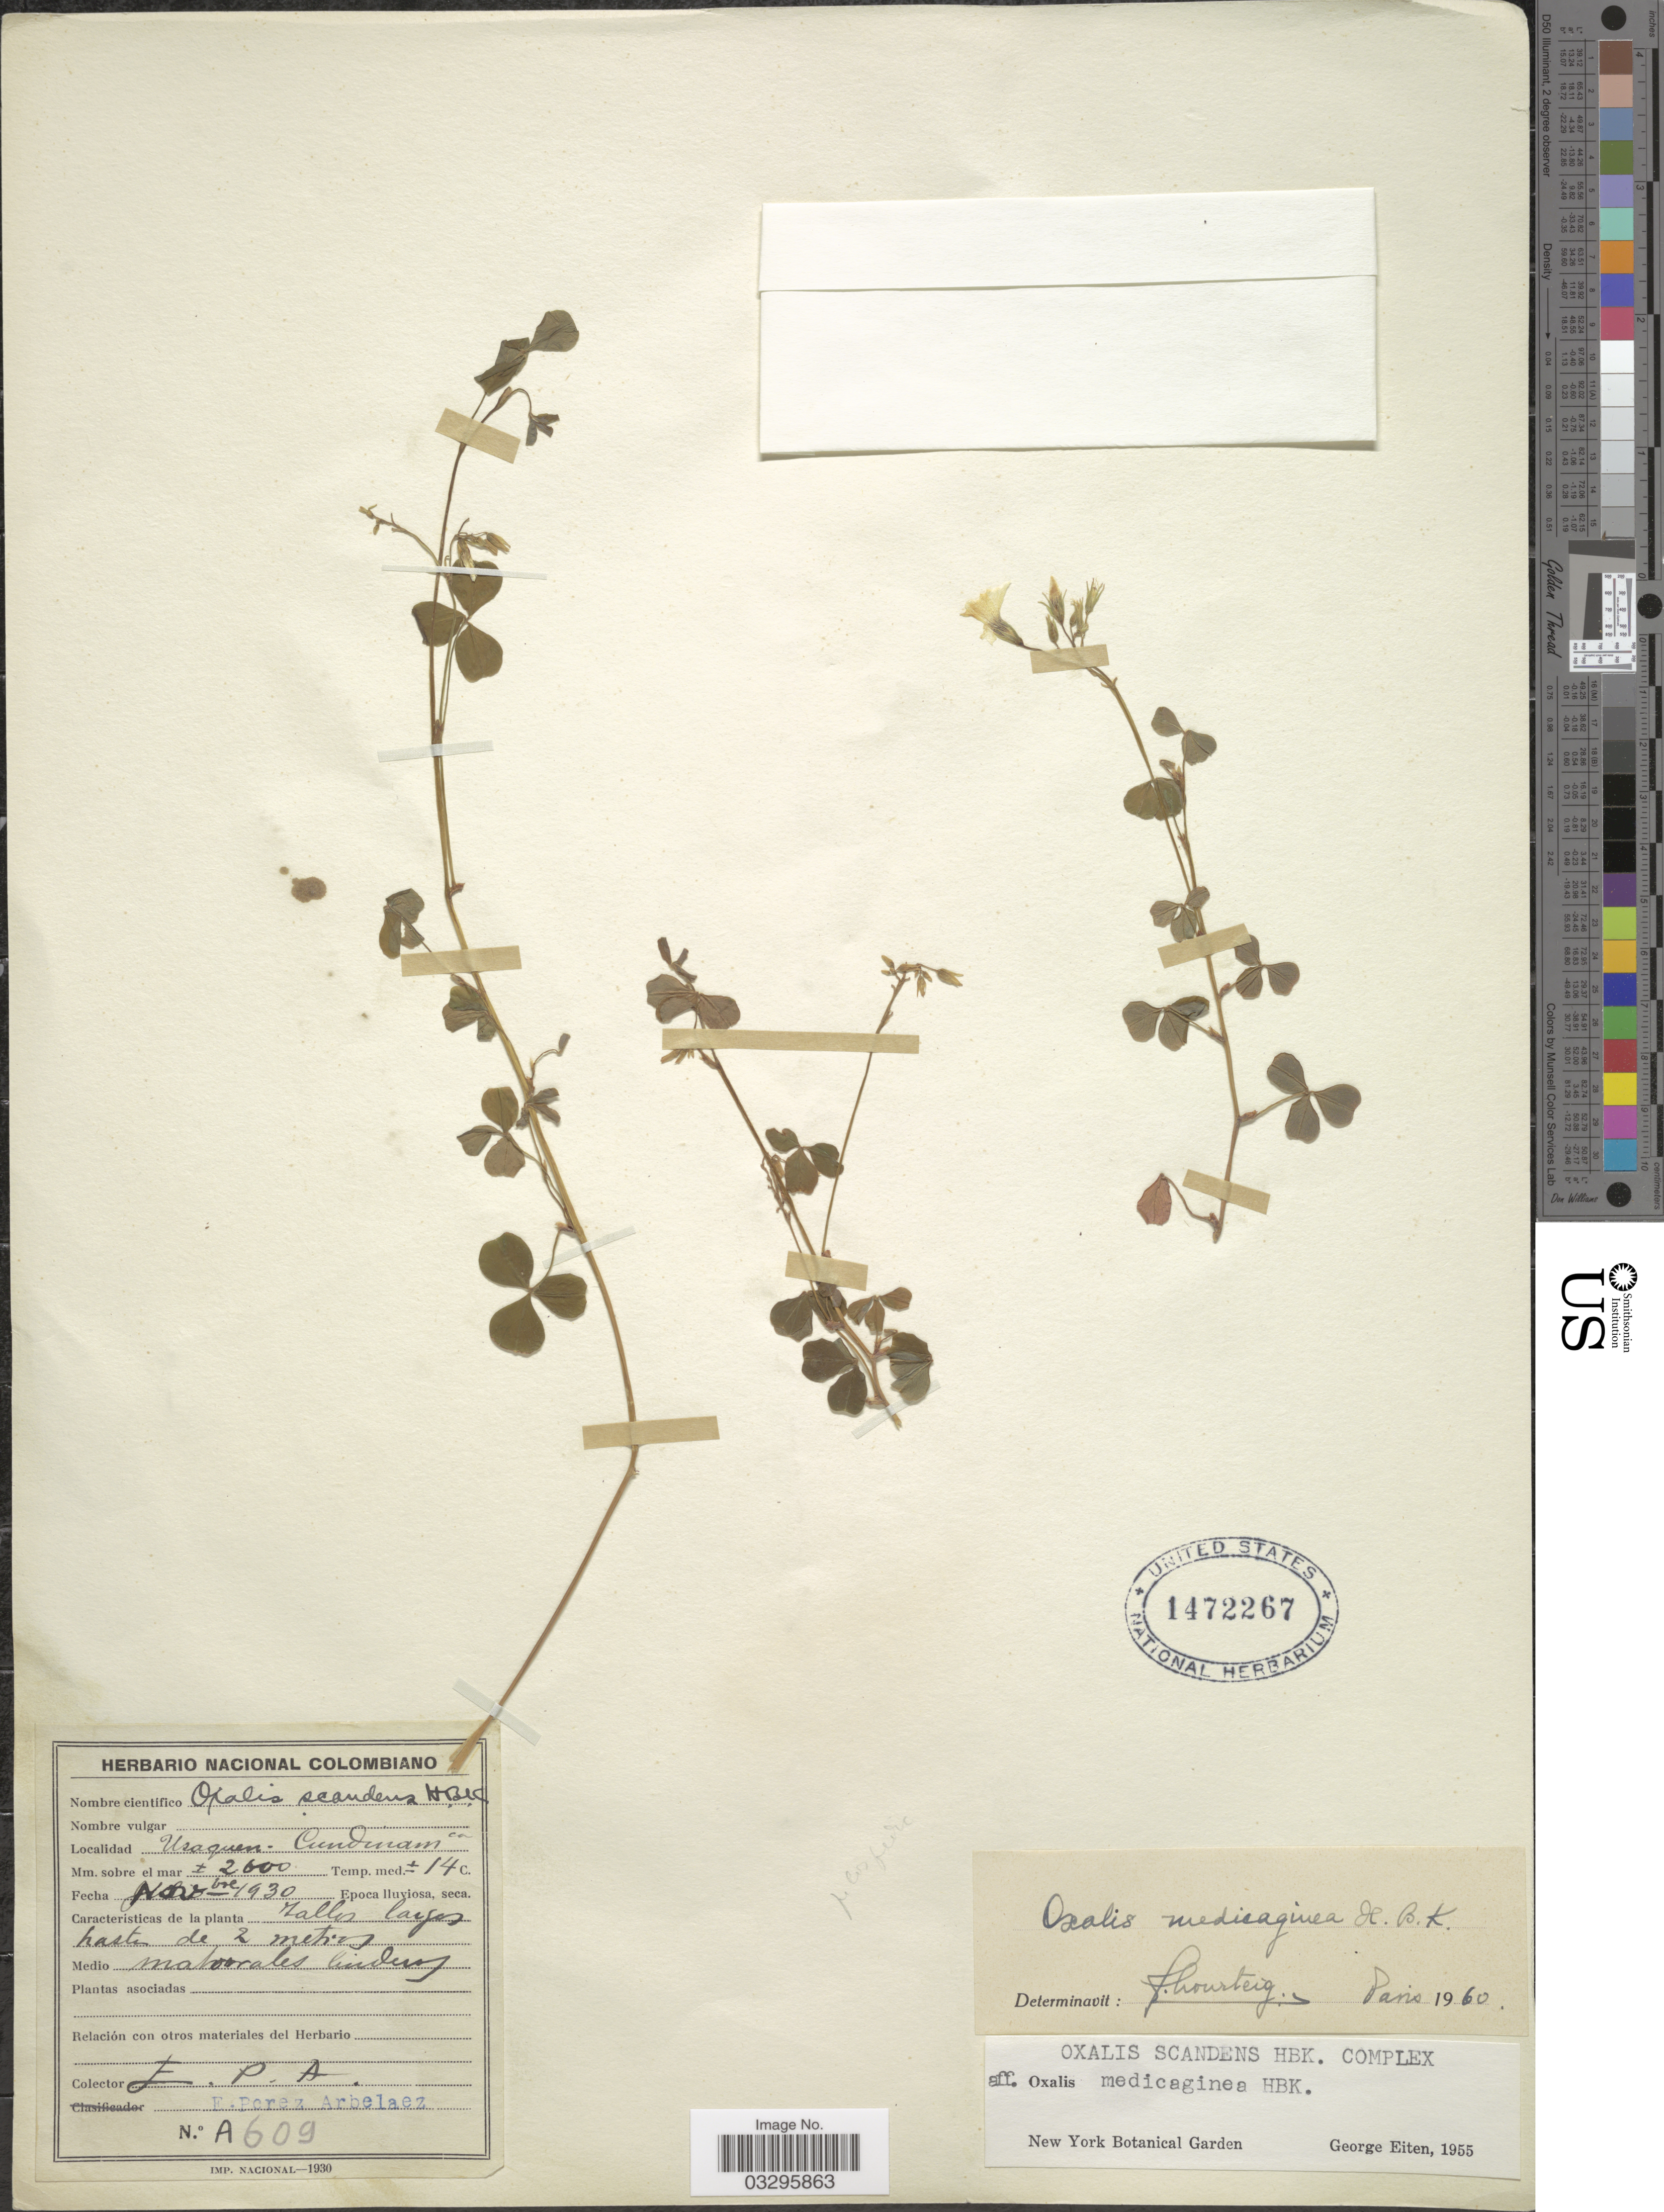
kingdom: Plantae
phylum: Tracheophyta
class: Magnoliopsida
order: Oxalidales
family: Oxalidaceae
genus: Oxalis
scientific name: Oxalis medicaginea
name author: Kunth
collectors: E. Pérez Arbeláez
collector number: A609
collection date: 1930-11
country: Colombia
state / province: Cundinamarca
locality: Usaquen.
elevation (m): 2600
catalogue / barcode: US 1472267